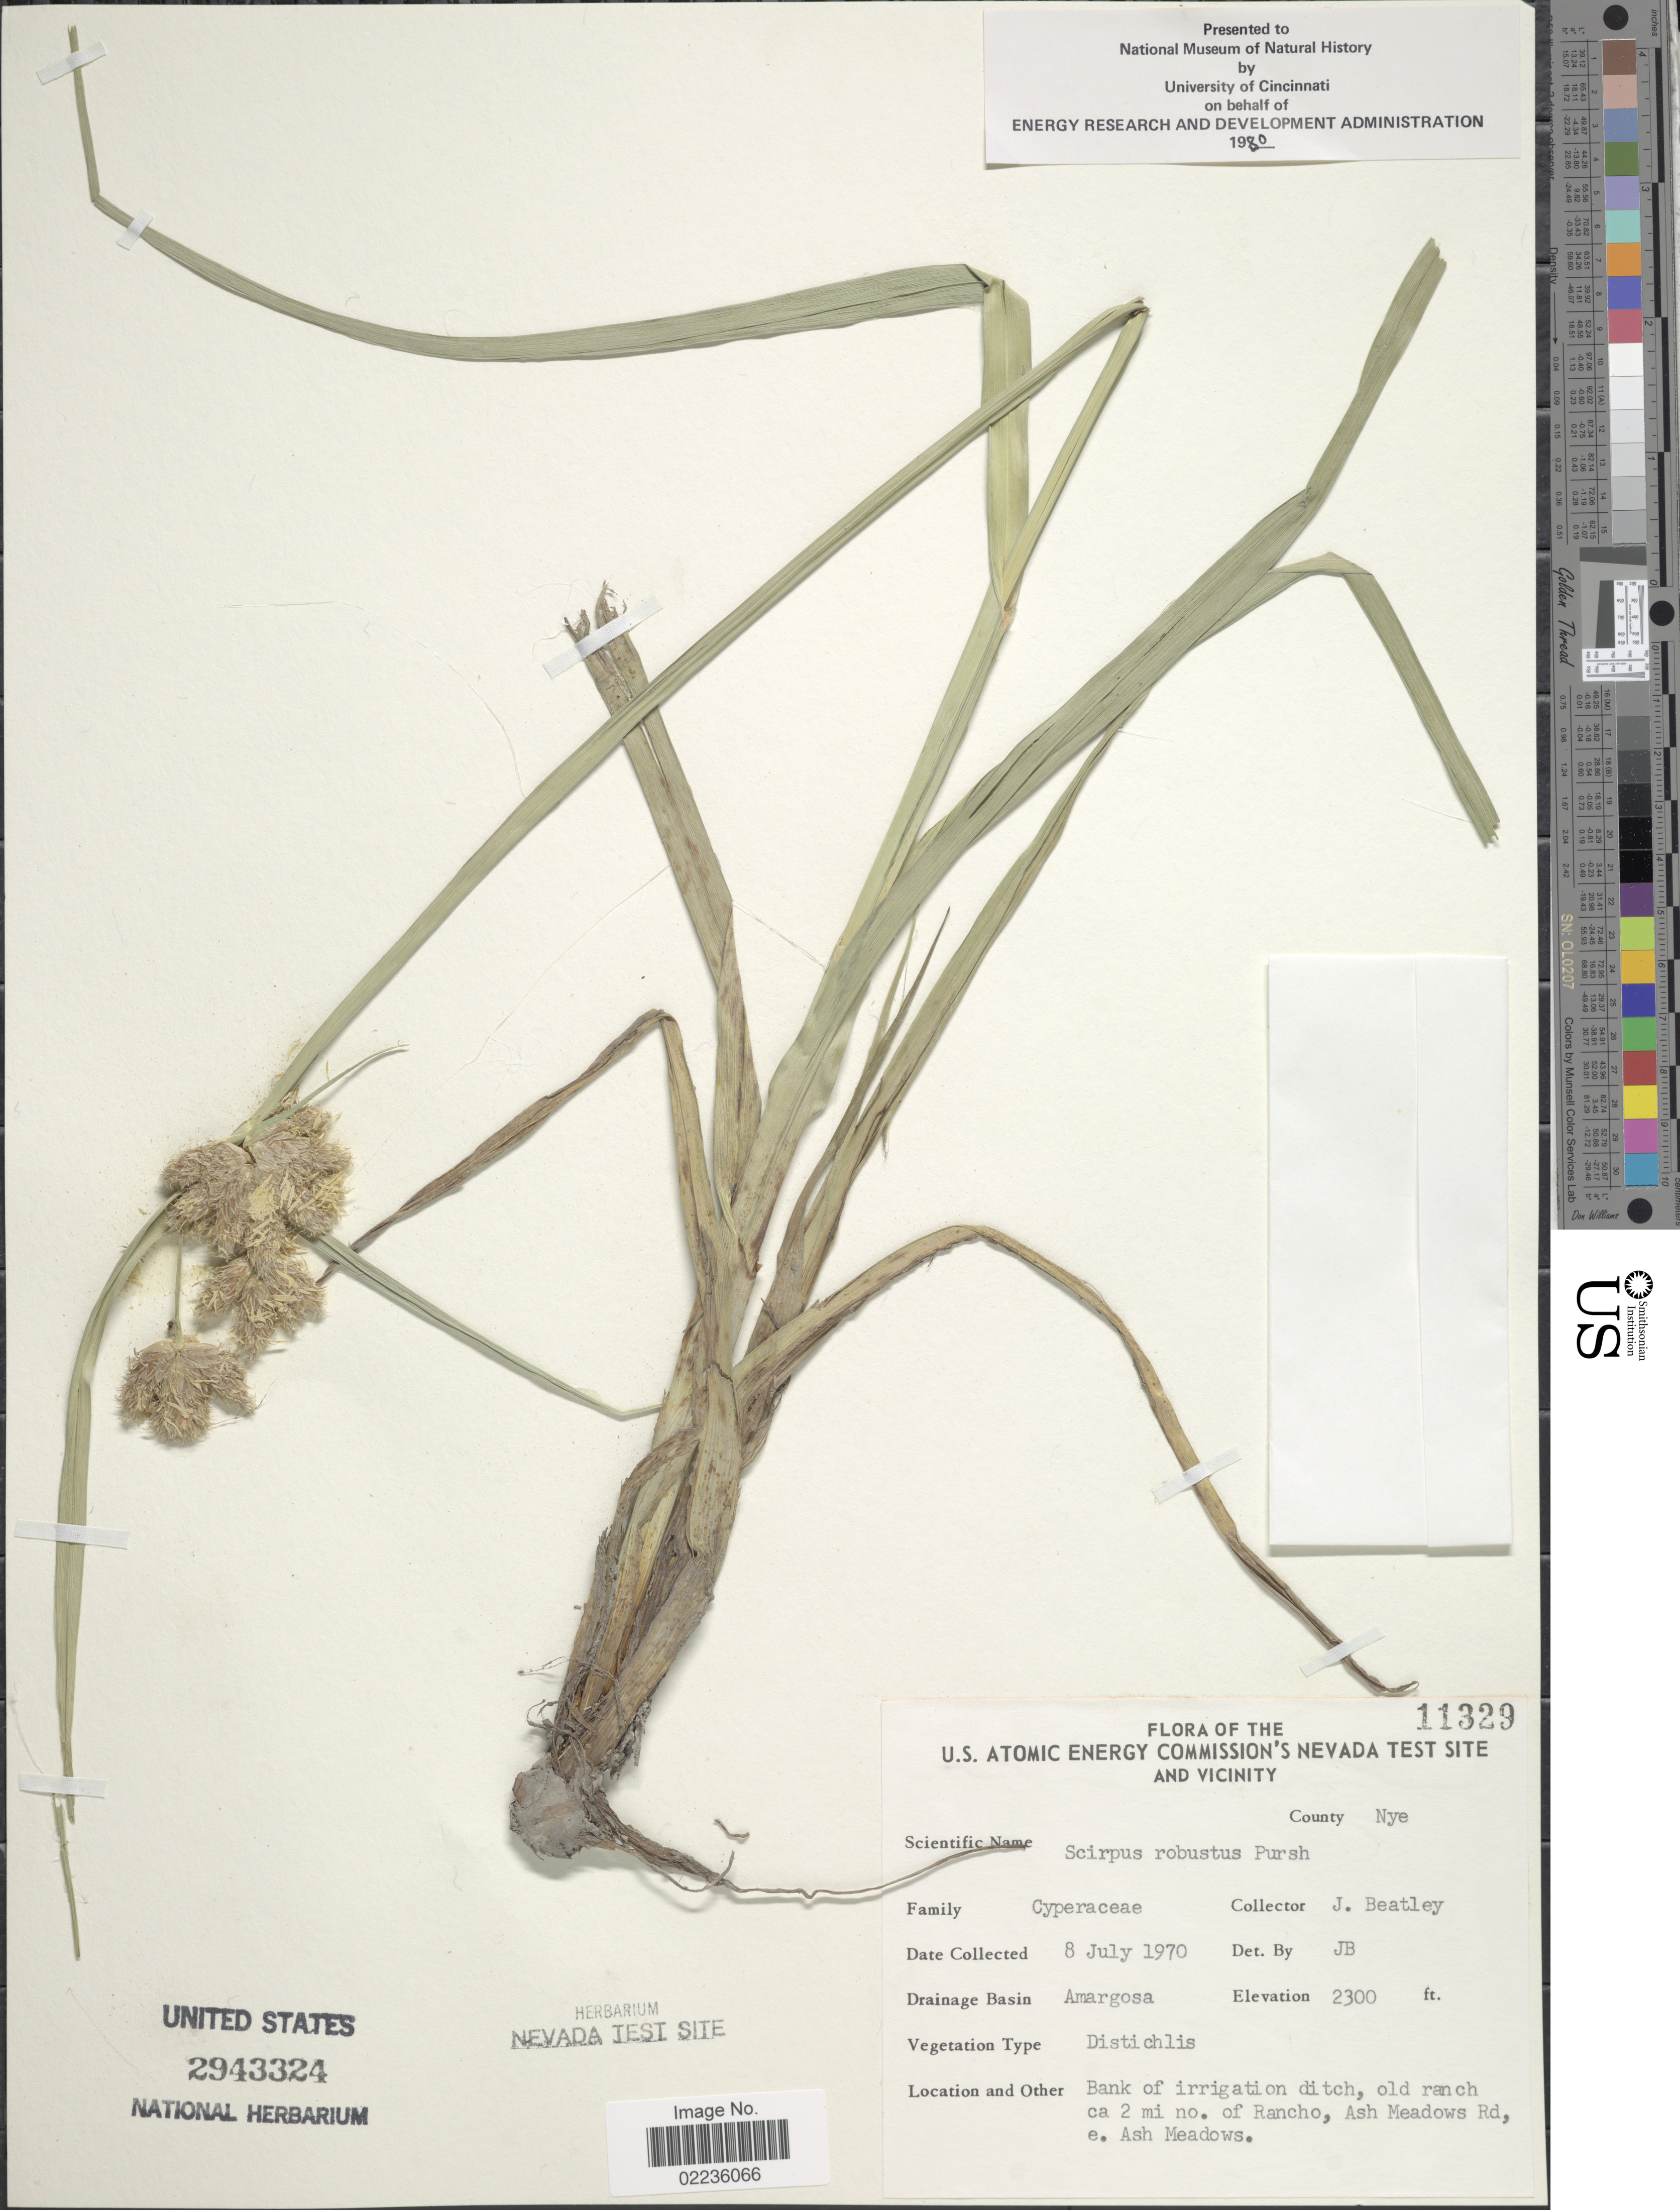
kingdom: Plantae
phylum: Tracheophyta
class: Liliopsida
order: Poales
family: Cyperaceae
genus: Bolboschoenus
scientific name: Bolboschoenus maritimus subsp. paludosus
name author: (A. Nelson) T. Koyama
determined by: Strong, M. T., (US), Smithsonian Institution - National Museum of Natural History (UNITED STATES)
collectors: J. C. Beatley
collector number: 11329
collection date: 1970-07-08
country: United States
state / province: Nevada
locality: U.S. Atomic Energy Commision's Nevada Test Site and vicinity. County Nye. Drainage Basin Amargosa. Bank of irrigation ditch, old ranch ca 2 mi no. of Rancho, Ash Meadows Rd, e. Ash Meadows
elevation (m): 701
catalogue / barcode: US 2943324